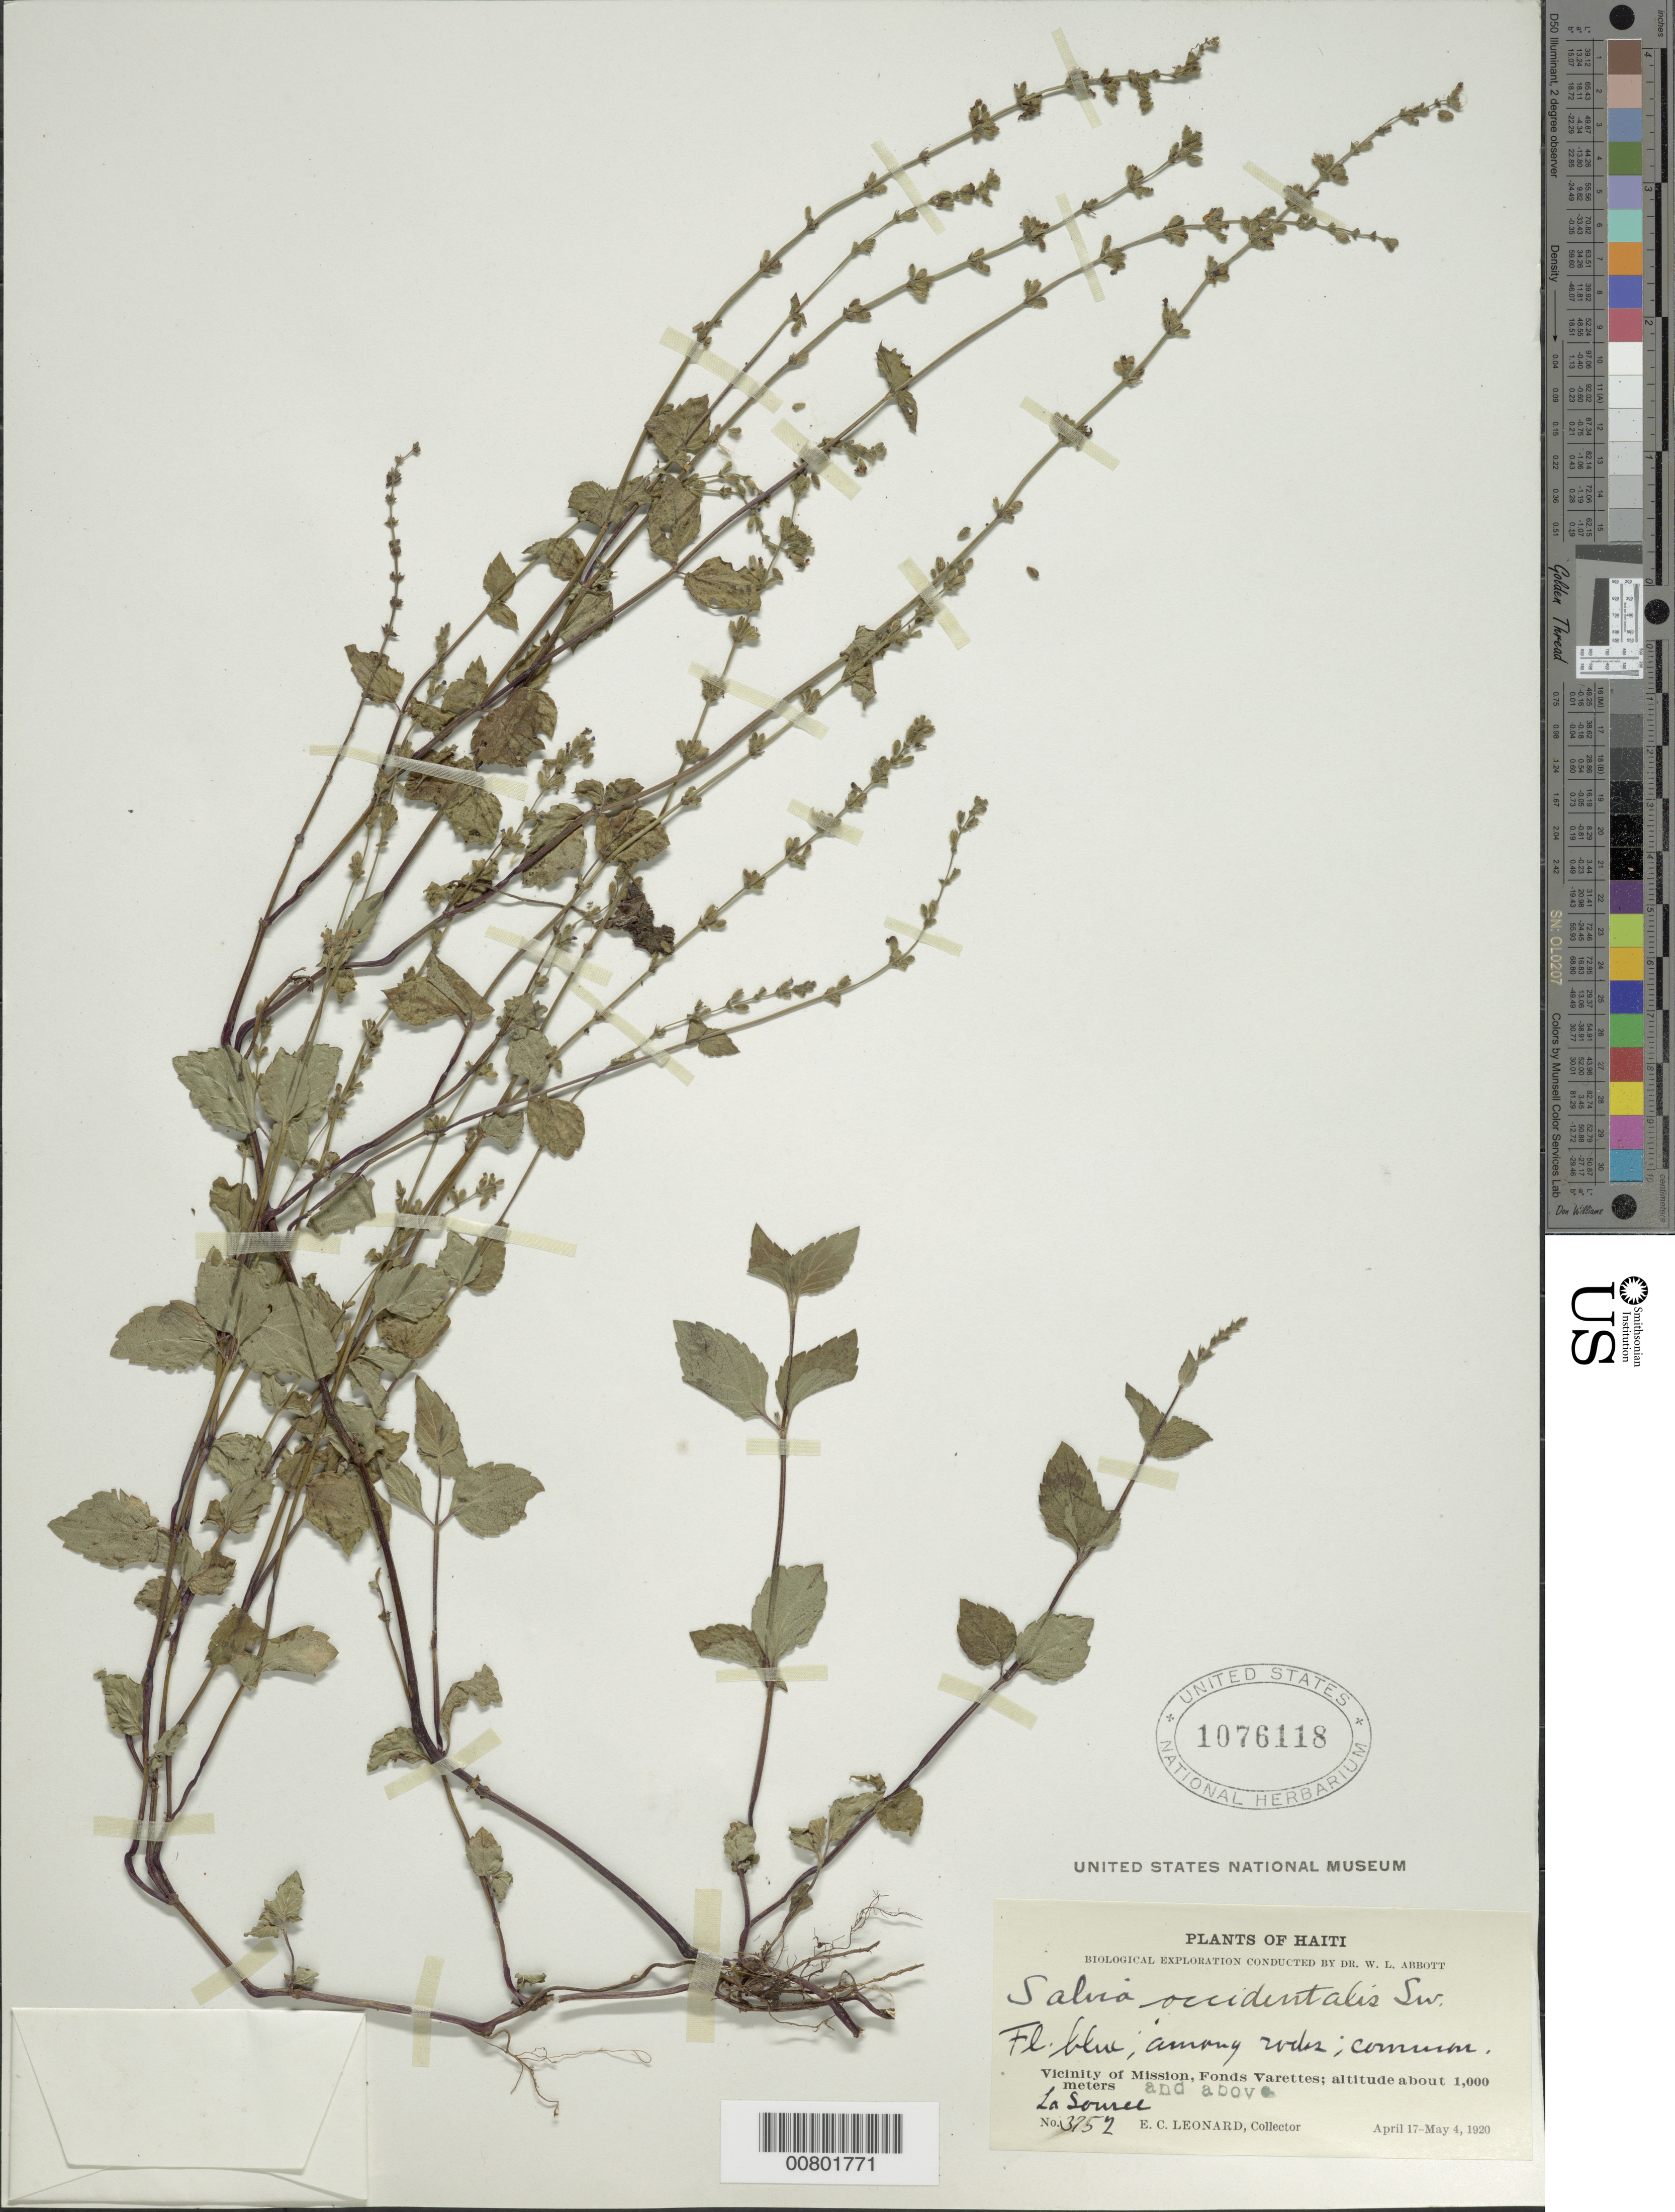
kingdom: Plantae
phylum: Tracheophyta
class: Magnoliopsida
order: Lamiales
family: Lamiaceae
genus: Salvia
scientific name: Salvia occidentalis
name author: Sw.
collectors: E. C. Leonard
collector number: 3752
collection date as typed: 17 Apr 1920 to 04 May 1920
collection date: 1920-04-17/1920-05-04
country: Haiti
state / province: Ouest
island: Hispaniola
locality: Vicinity of Mission, Fond Verrettes, La Source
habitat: Among rocks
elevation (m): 1000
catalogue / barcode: US 1076118